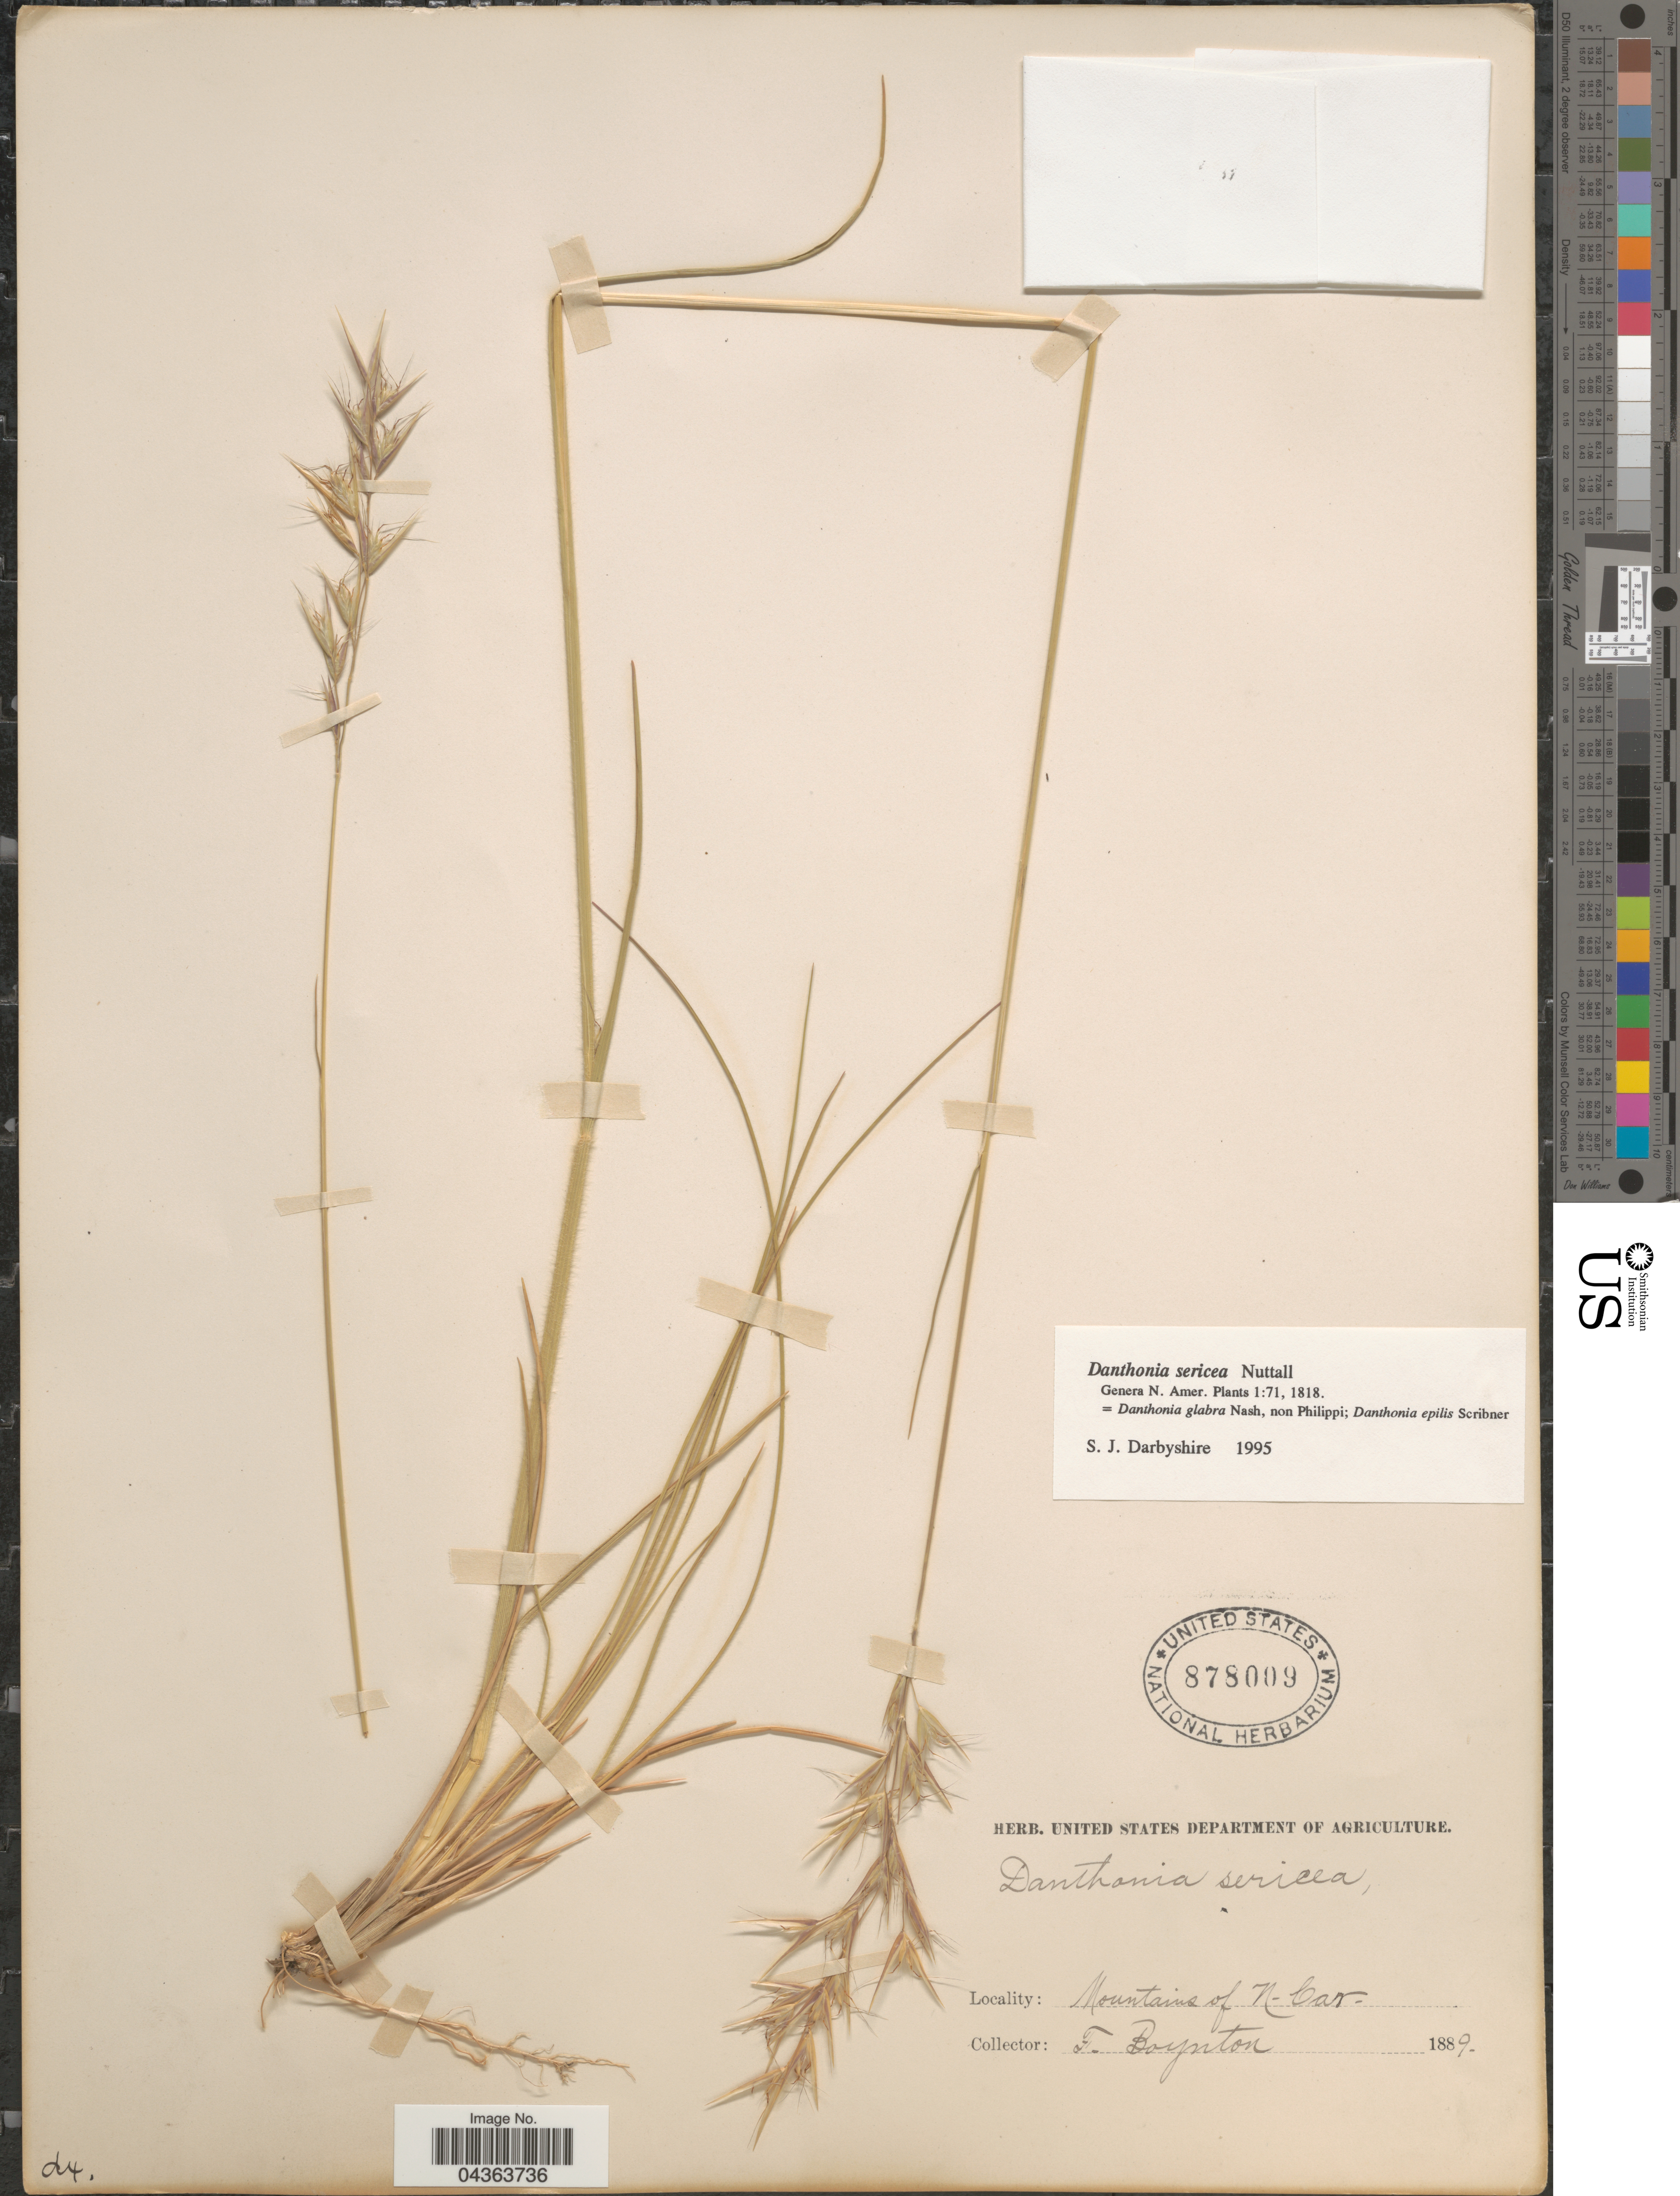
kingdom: Plantae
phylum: Tracheophyta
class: Liliopsida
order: Poales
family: Poaceae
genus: Danthonia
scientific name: Danthonia sericea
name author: Nutt.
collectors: F. Boynton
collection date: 1889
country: United States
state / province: North Carolina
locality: Mountains of N. Car.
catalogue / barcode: US 878009